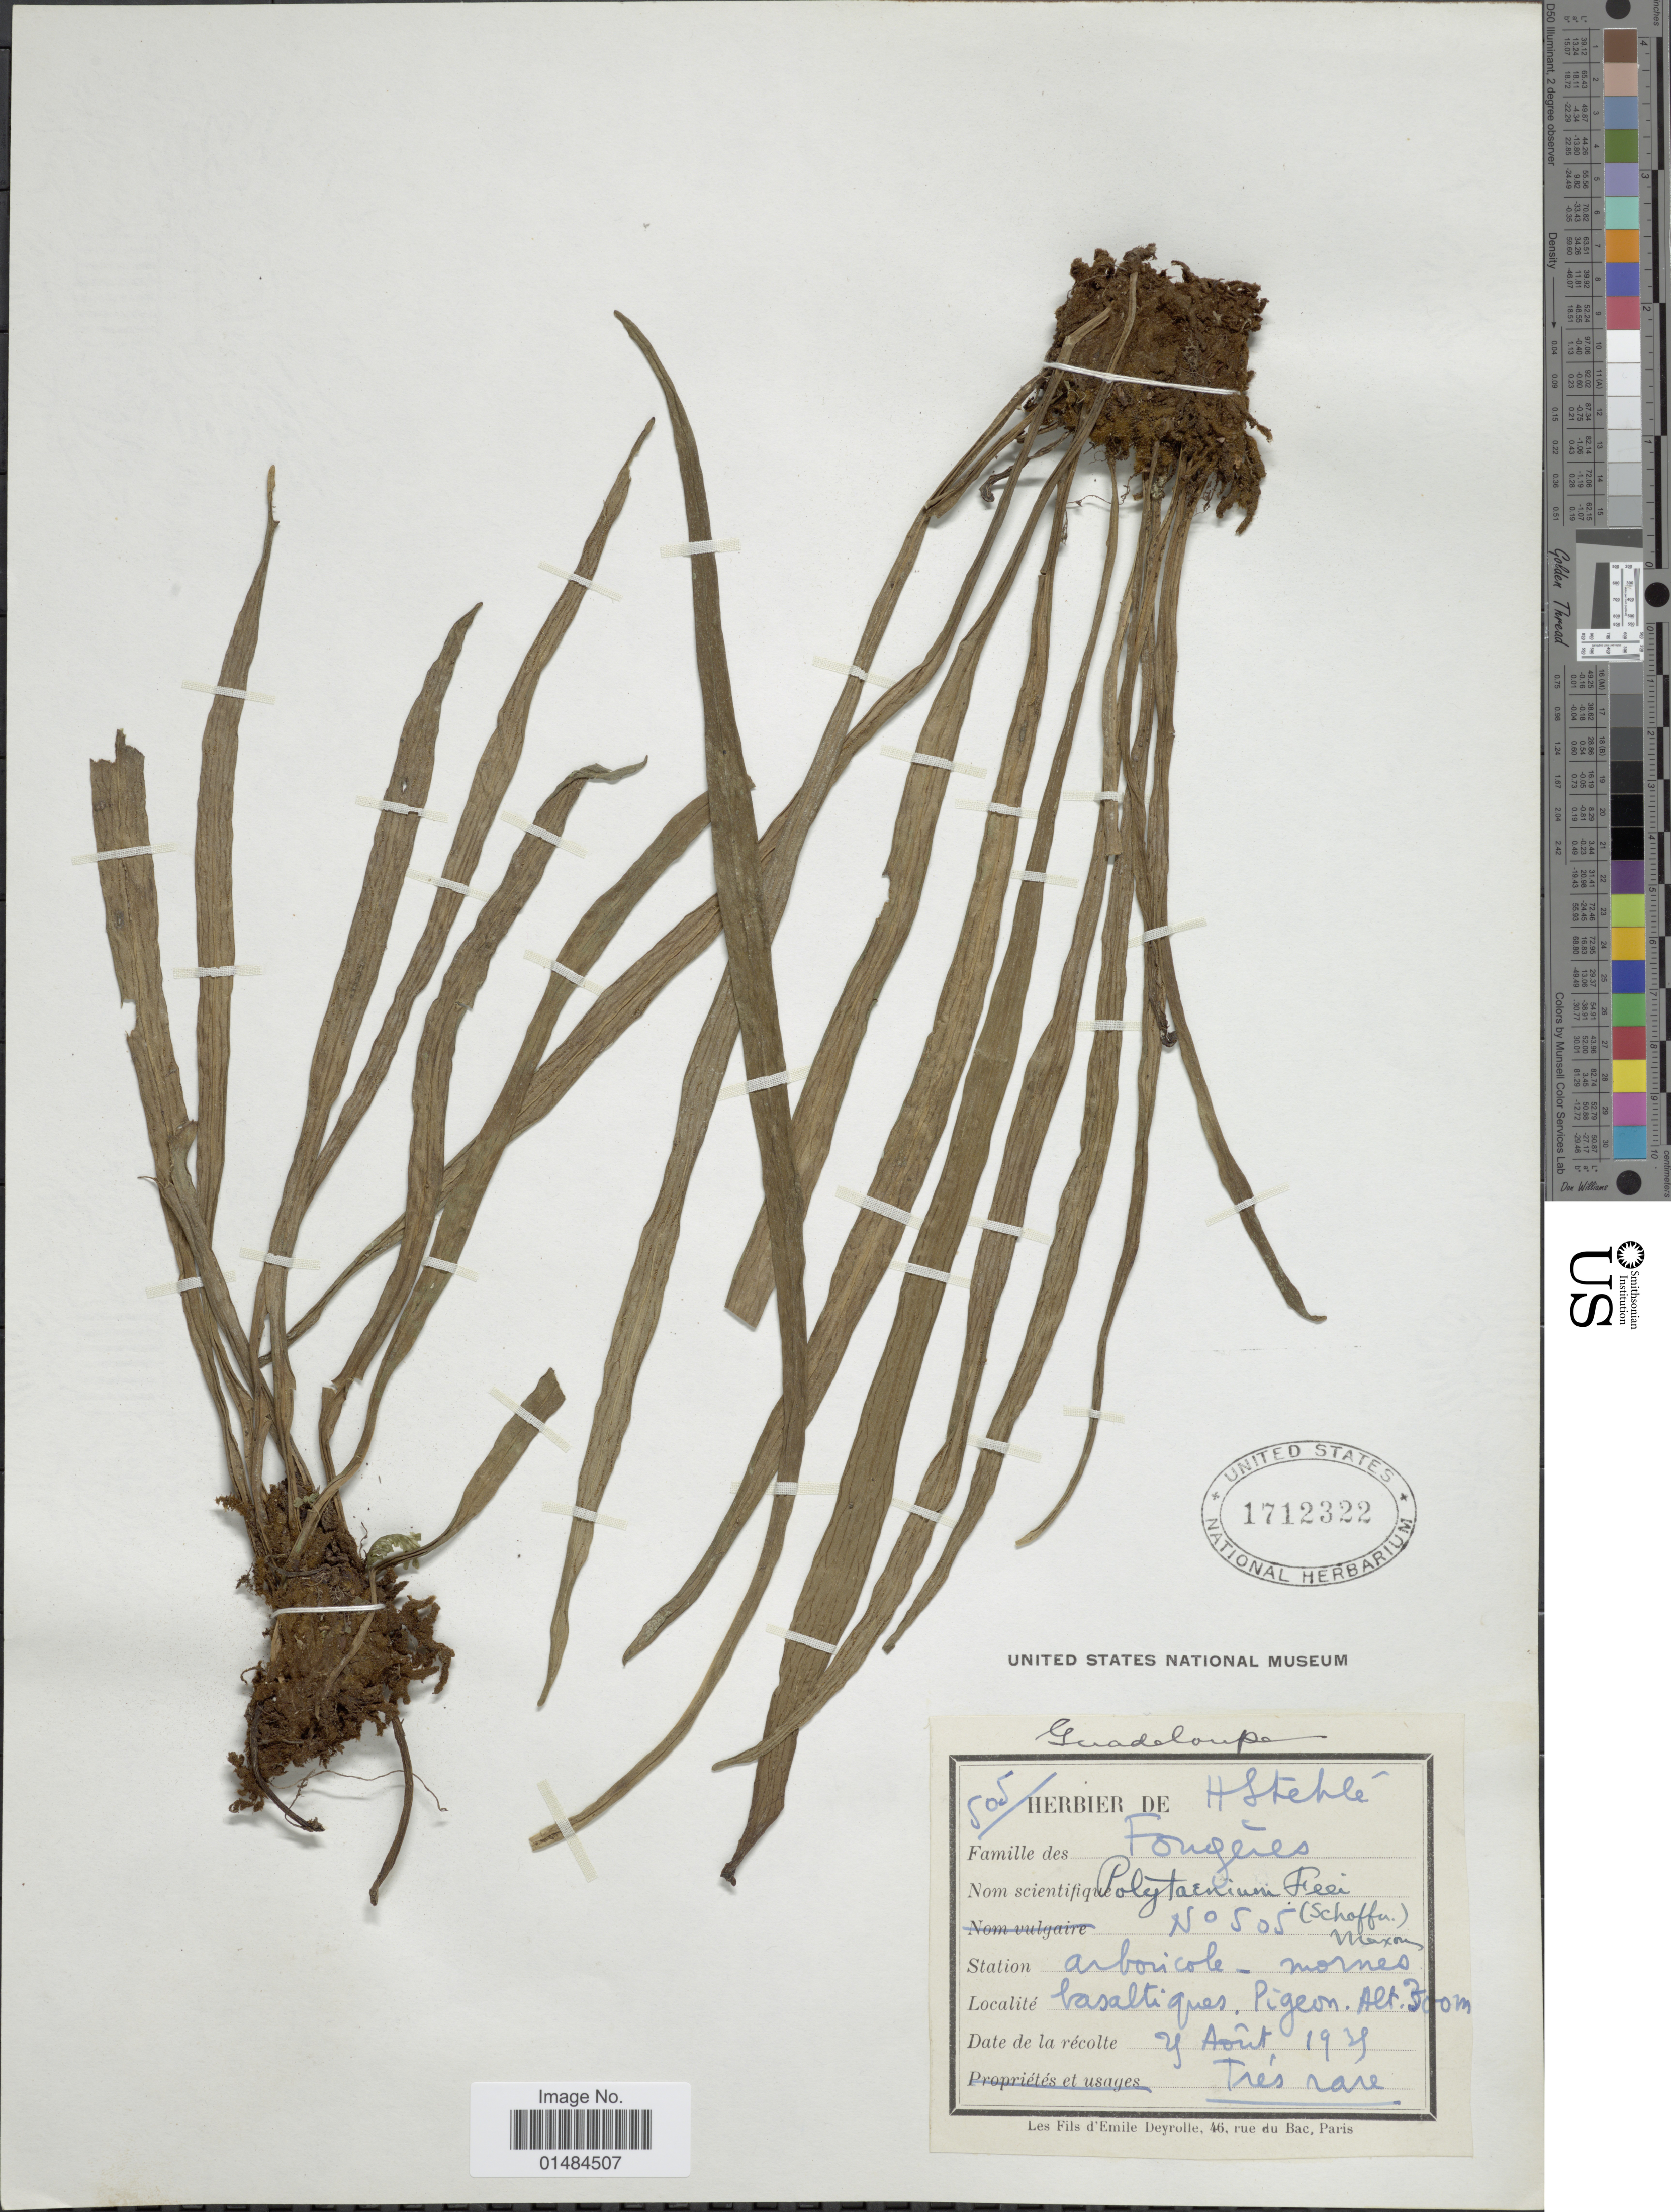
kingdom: Plantae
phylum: Tracheophyta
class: Polypodiopsida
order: Polypodiales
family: Pteridaceae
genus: Polytaenium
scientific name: Polytaenium lanceolatum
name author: (L.) Desv.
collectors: H. Stehlé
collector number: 505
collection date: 1939-08-29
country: Guadeloupe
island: Leeward Is.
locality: Arboricole - mornes basaltiques, Pigeon.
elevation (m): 300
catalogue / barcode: US 1712322